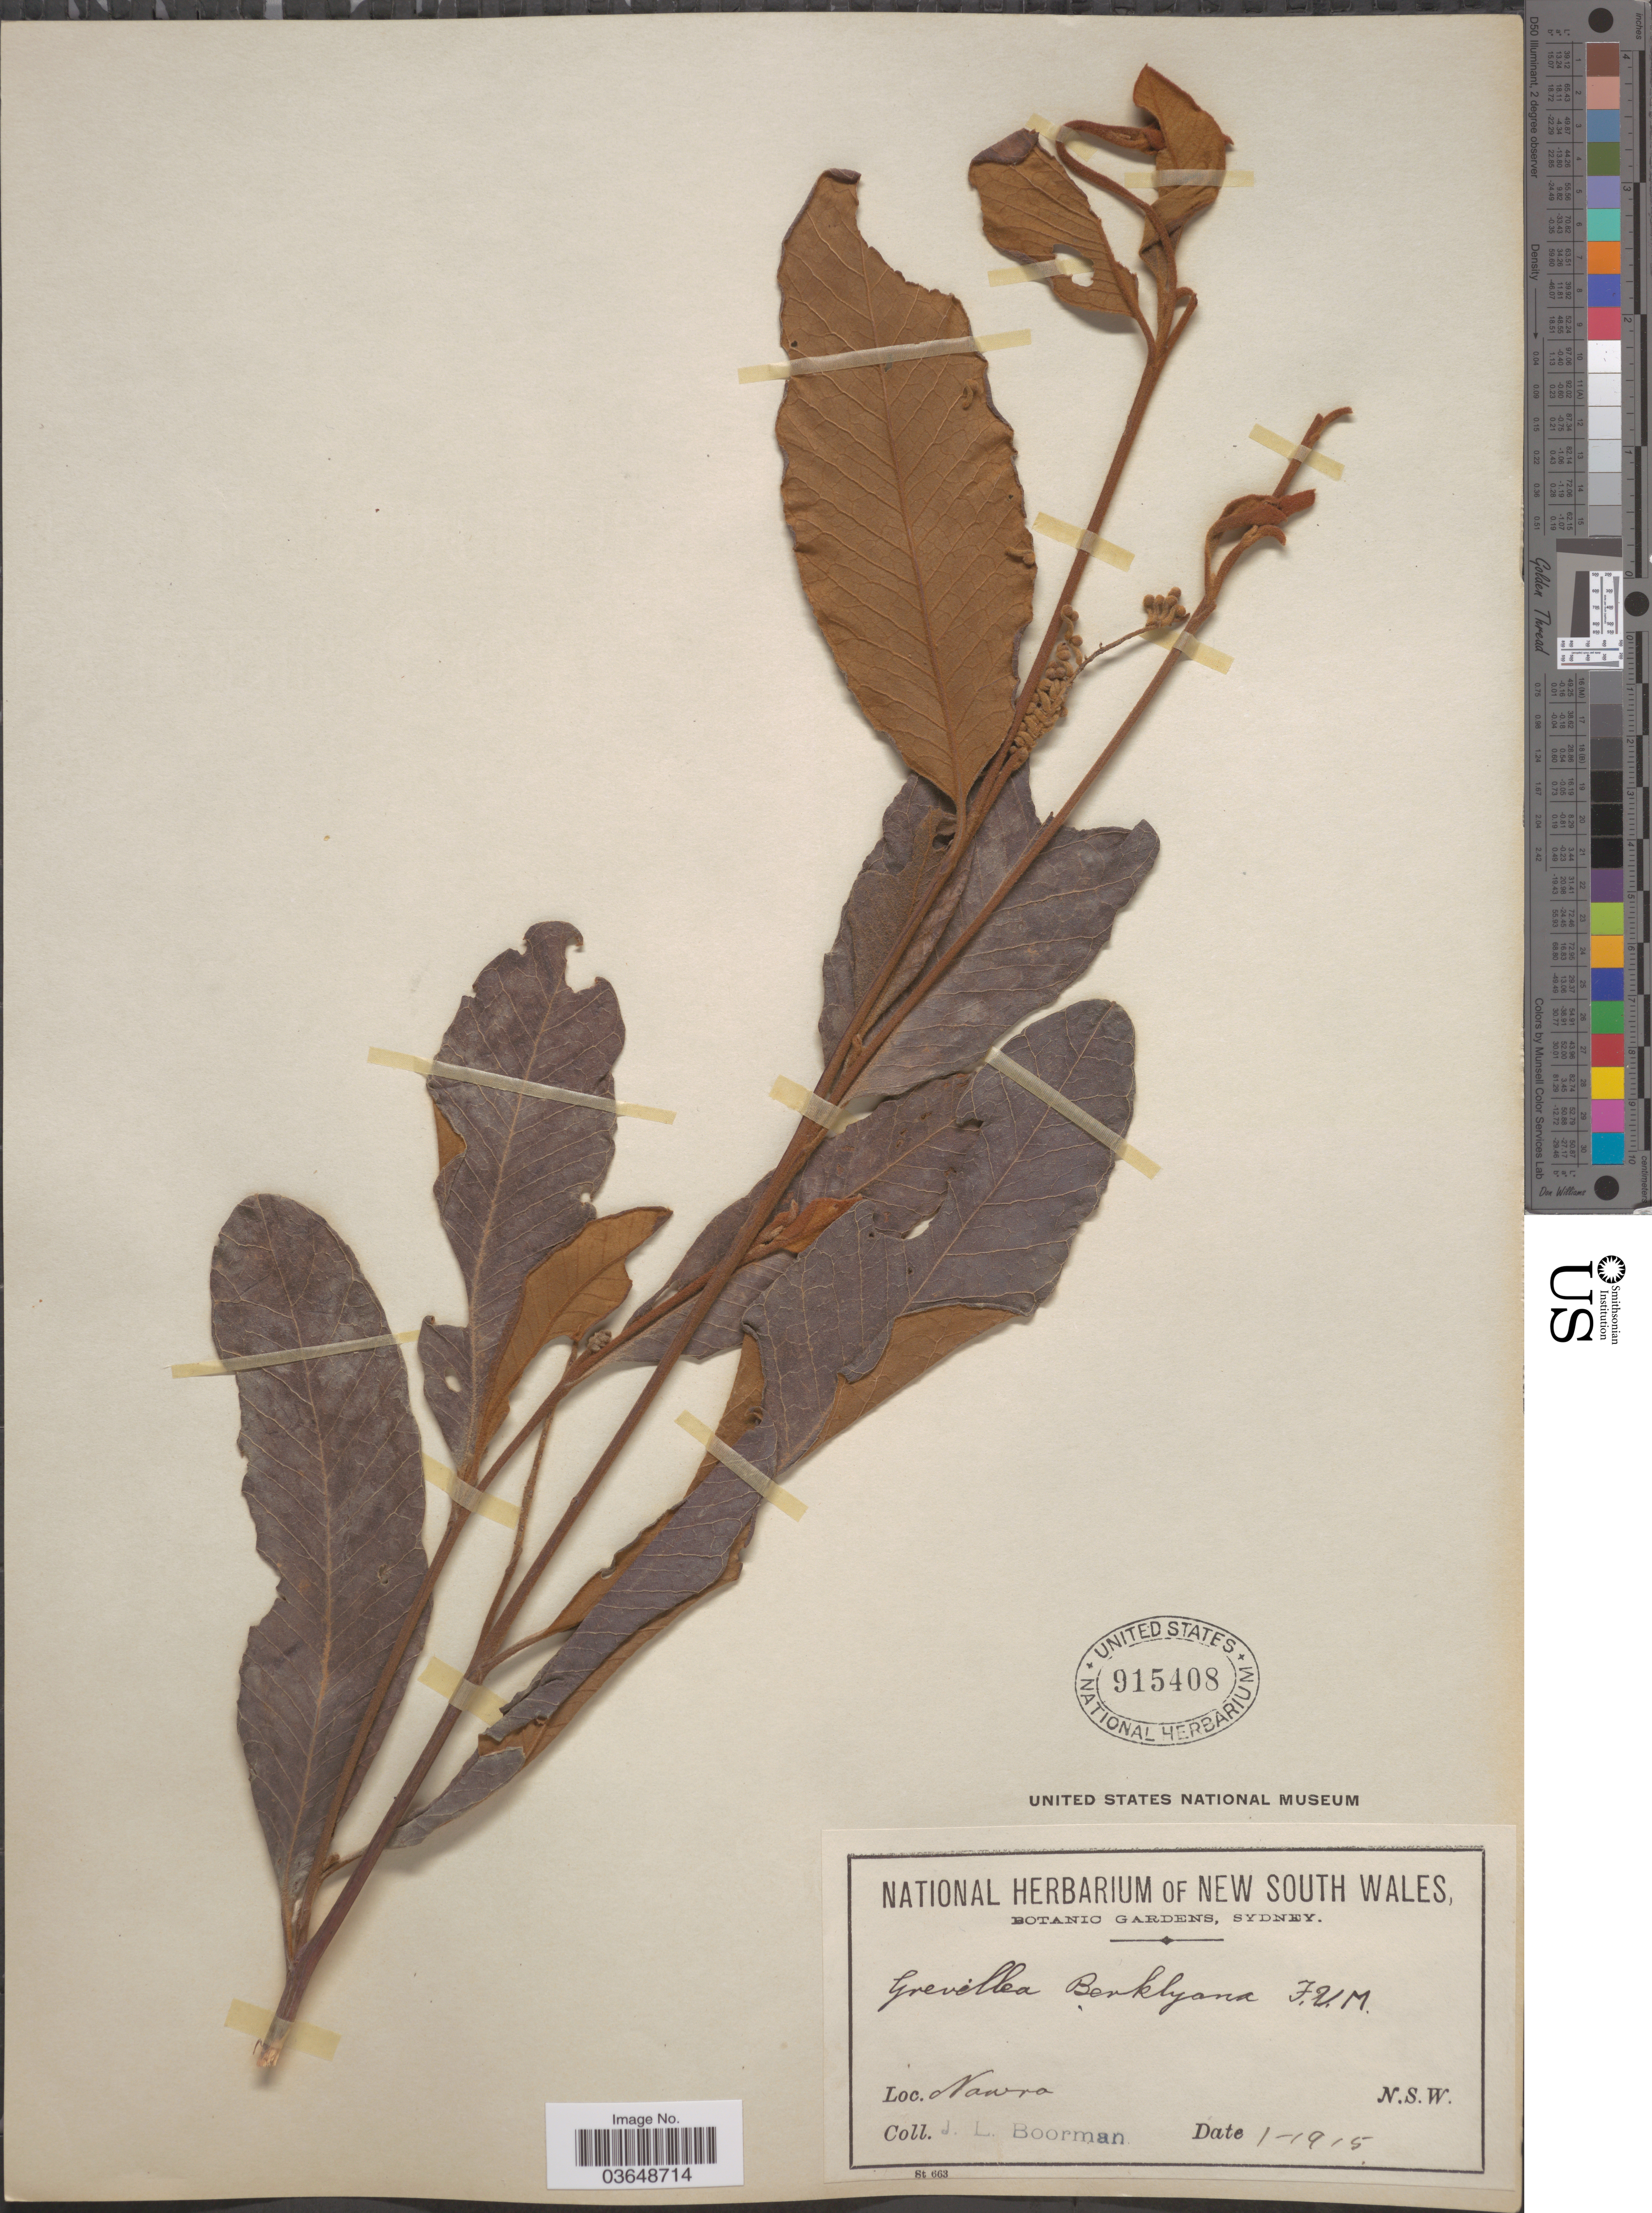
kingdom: Plantae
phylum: Tracheophyta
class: Magnoliopsida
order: Proteales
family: Proteaceae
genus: Grevillea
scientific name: Grevillea barklyana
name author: F. Muell. ex Benth.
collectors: J. Boorman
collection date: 1915-01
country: Australia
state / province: New South Wales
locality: Nowra.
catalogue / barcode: US 915408